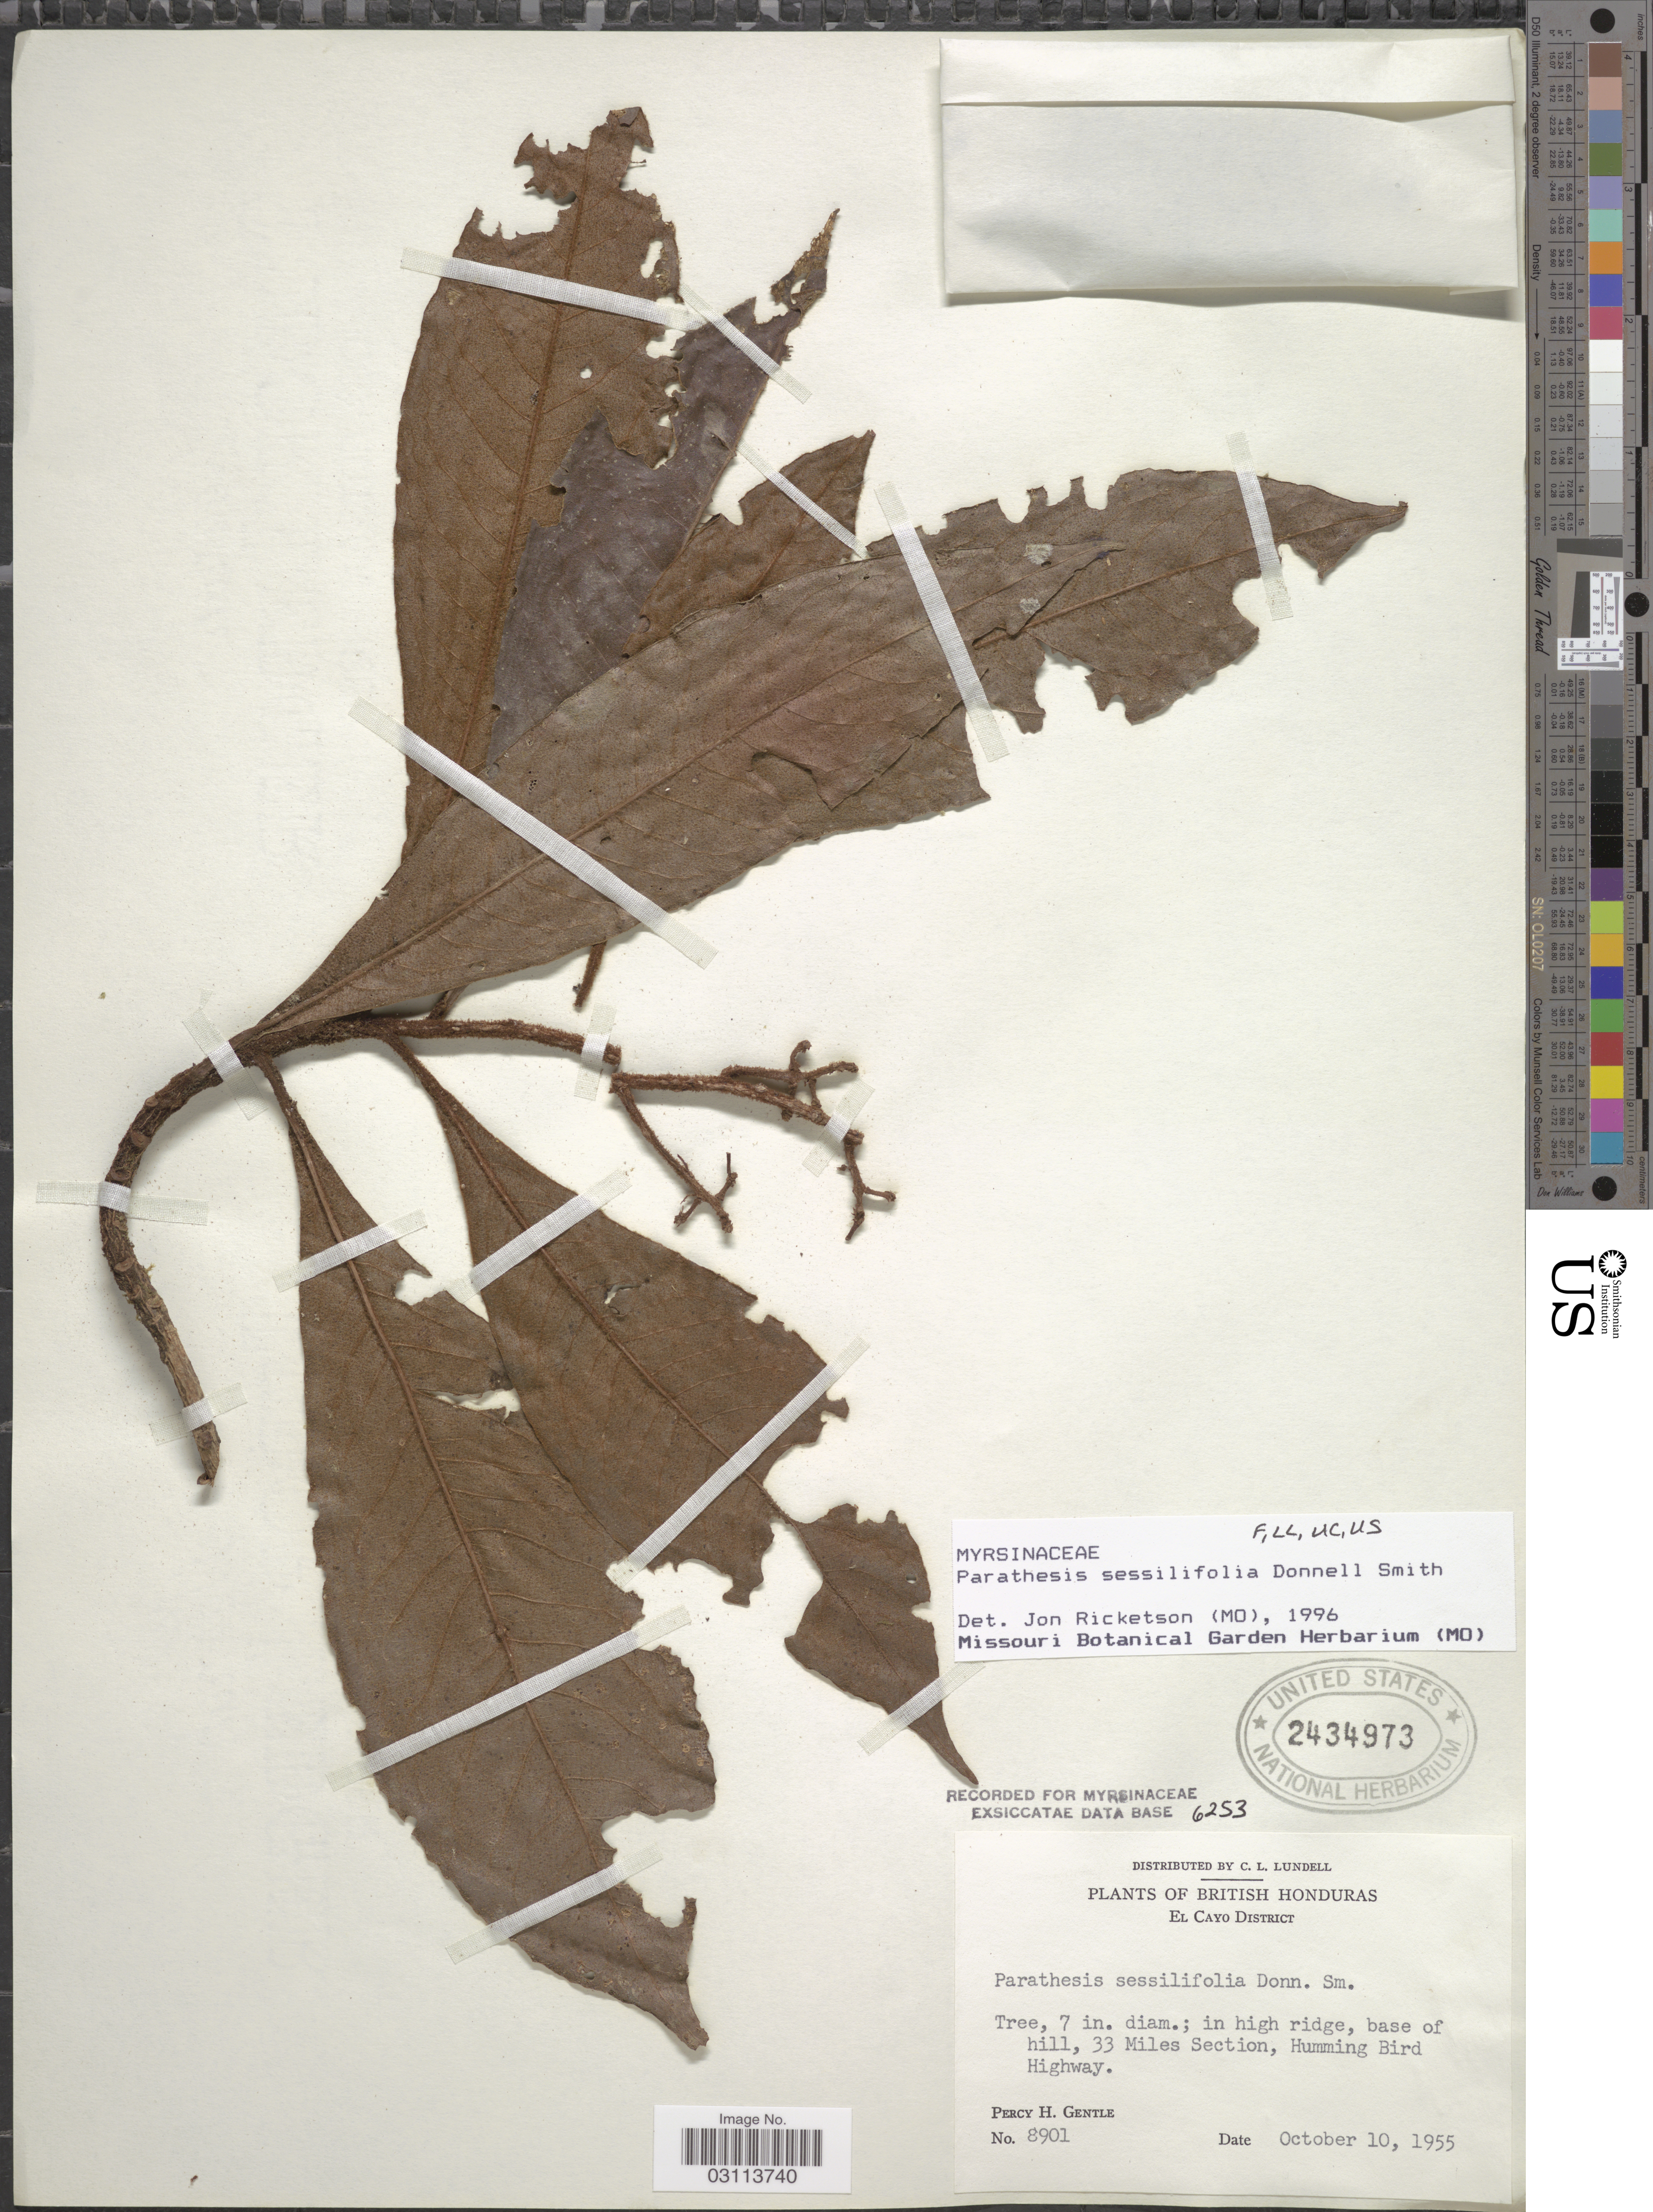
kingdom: Plantae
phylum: Tracheophyta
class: Magnoliopsida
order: Ericales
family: Primulaceae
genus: Parathesis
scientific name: Parathesis sessilifolia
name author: Donn. Sm.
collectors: P. H. Gentle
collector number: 8901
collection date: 1955-10-10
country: Belize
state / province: Cayo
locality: British Honduras. El Cayo District. In high ridge, base of hill, 33 Miles Section, Humming Bird Highway.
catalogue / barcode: US 2434973